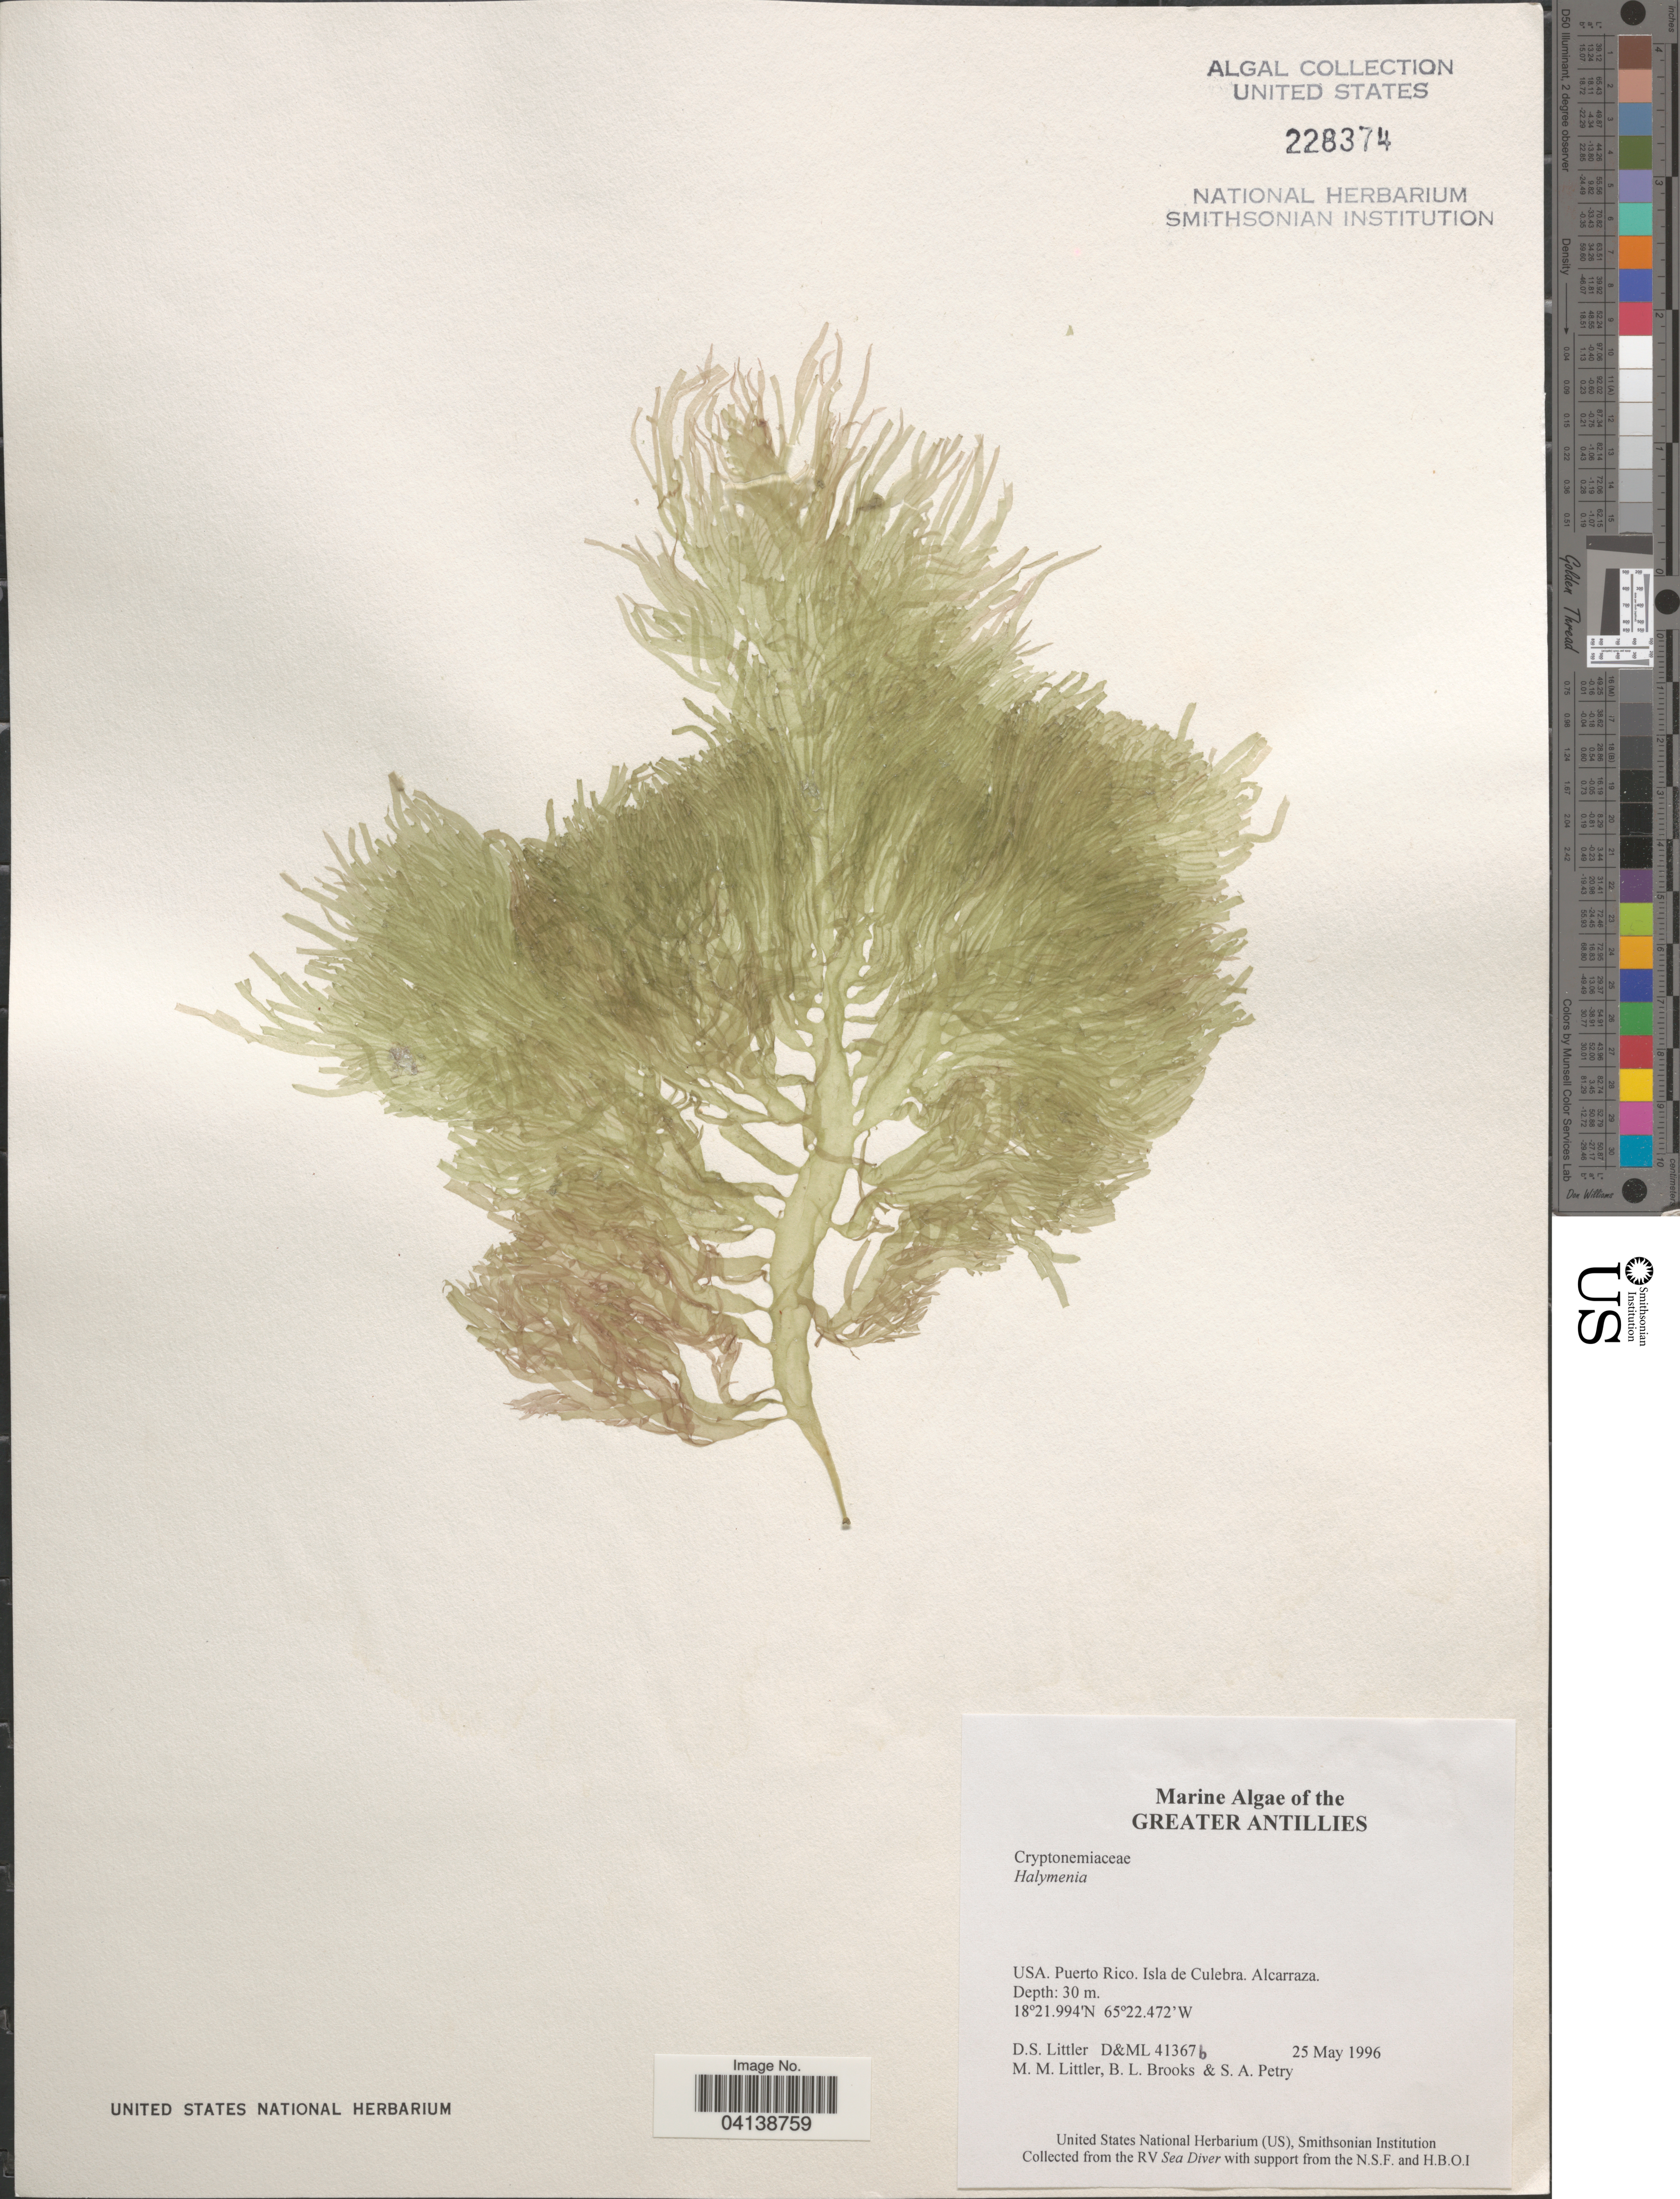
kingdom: Plantae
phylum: Rhodophyta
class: Florideophyceae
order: Halymeniales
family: Halymeniaceae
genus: Halymenia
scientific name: Halymenia sp.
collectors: D. S. Littler, B. Brooks & S. Petry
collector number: D&ML41367b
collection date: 1996-05-25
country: Puerto Rico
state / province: Culebra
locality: The Greater Antillies. Isla de Culebra. Alcarraza.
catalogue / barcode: US 228374